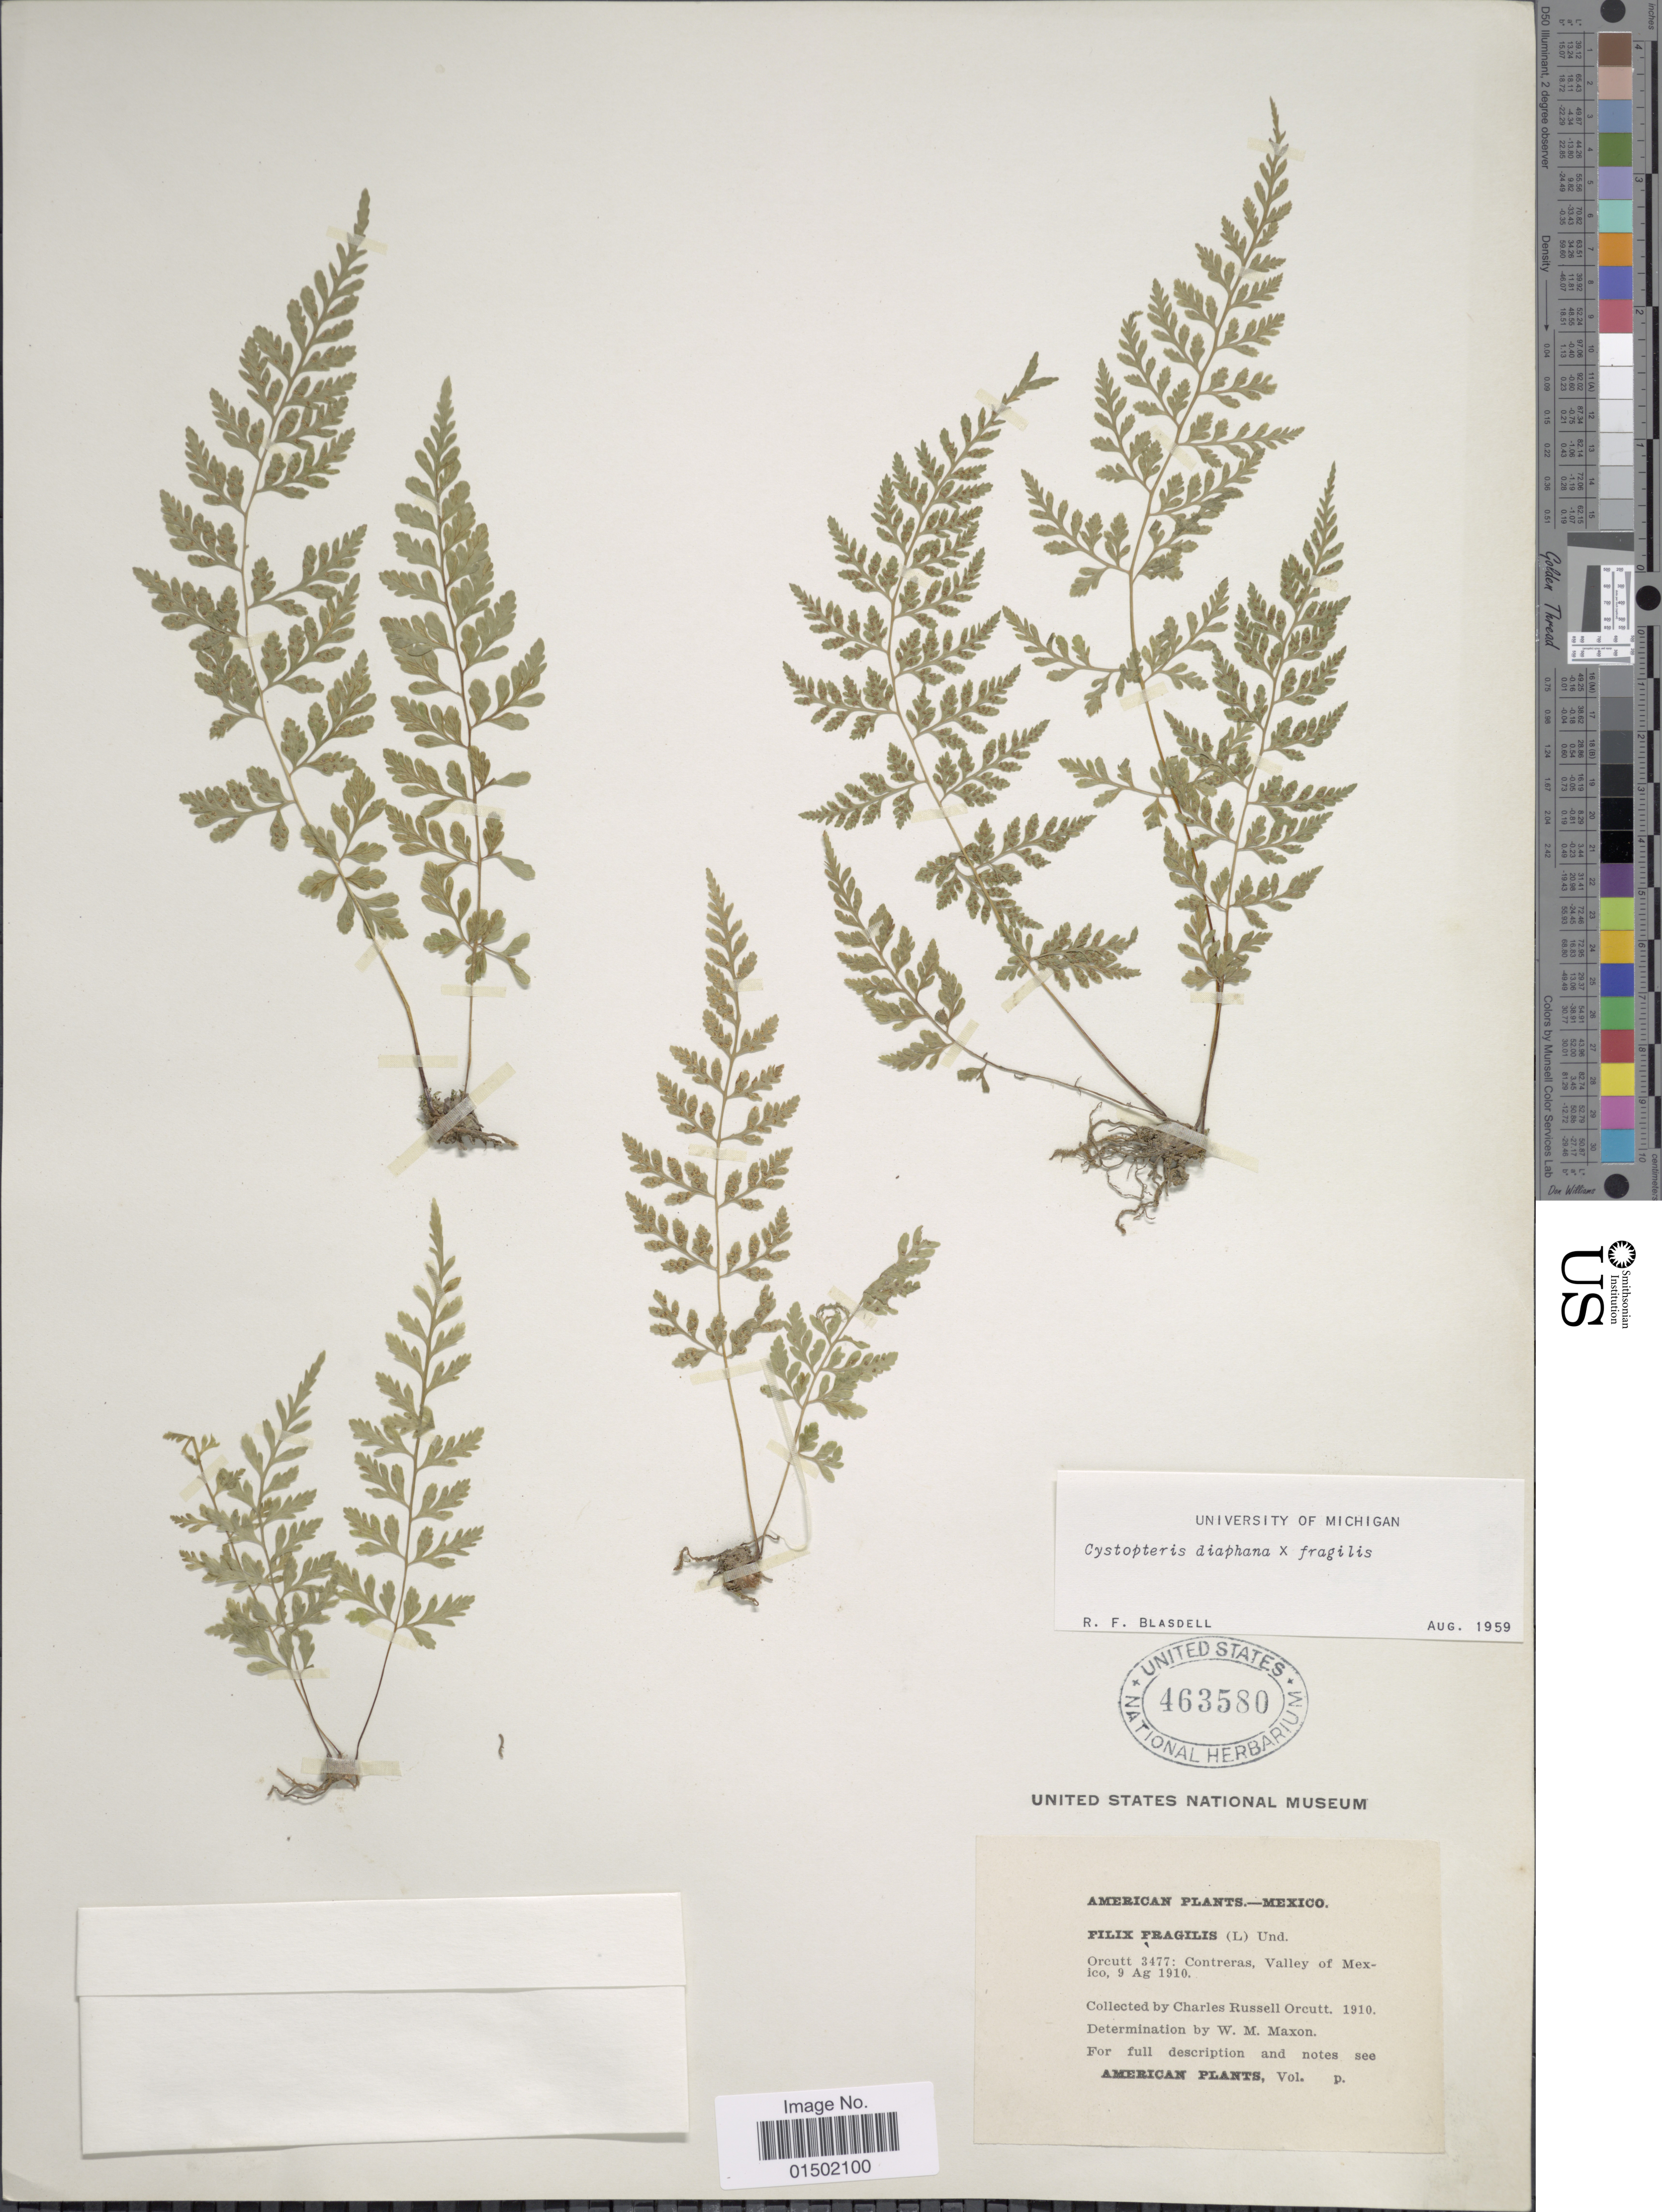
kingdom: Plantae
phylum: Tracheophyta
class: Polypodiopsida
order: Polypodiales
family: Cystopteridaceae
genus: Cystopteris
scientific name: Cystopteris diaphana x C. fragilis (L.) Bernh.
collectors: C. R. Orcutt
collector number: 3477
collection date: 1910-08-09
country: Mexico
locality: Contreras, Valley of Mexico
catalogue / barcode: US 463580